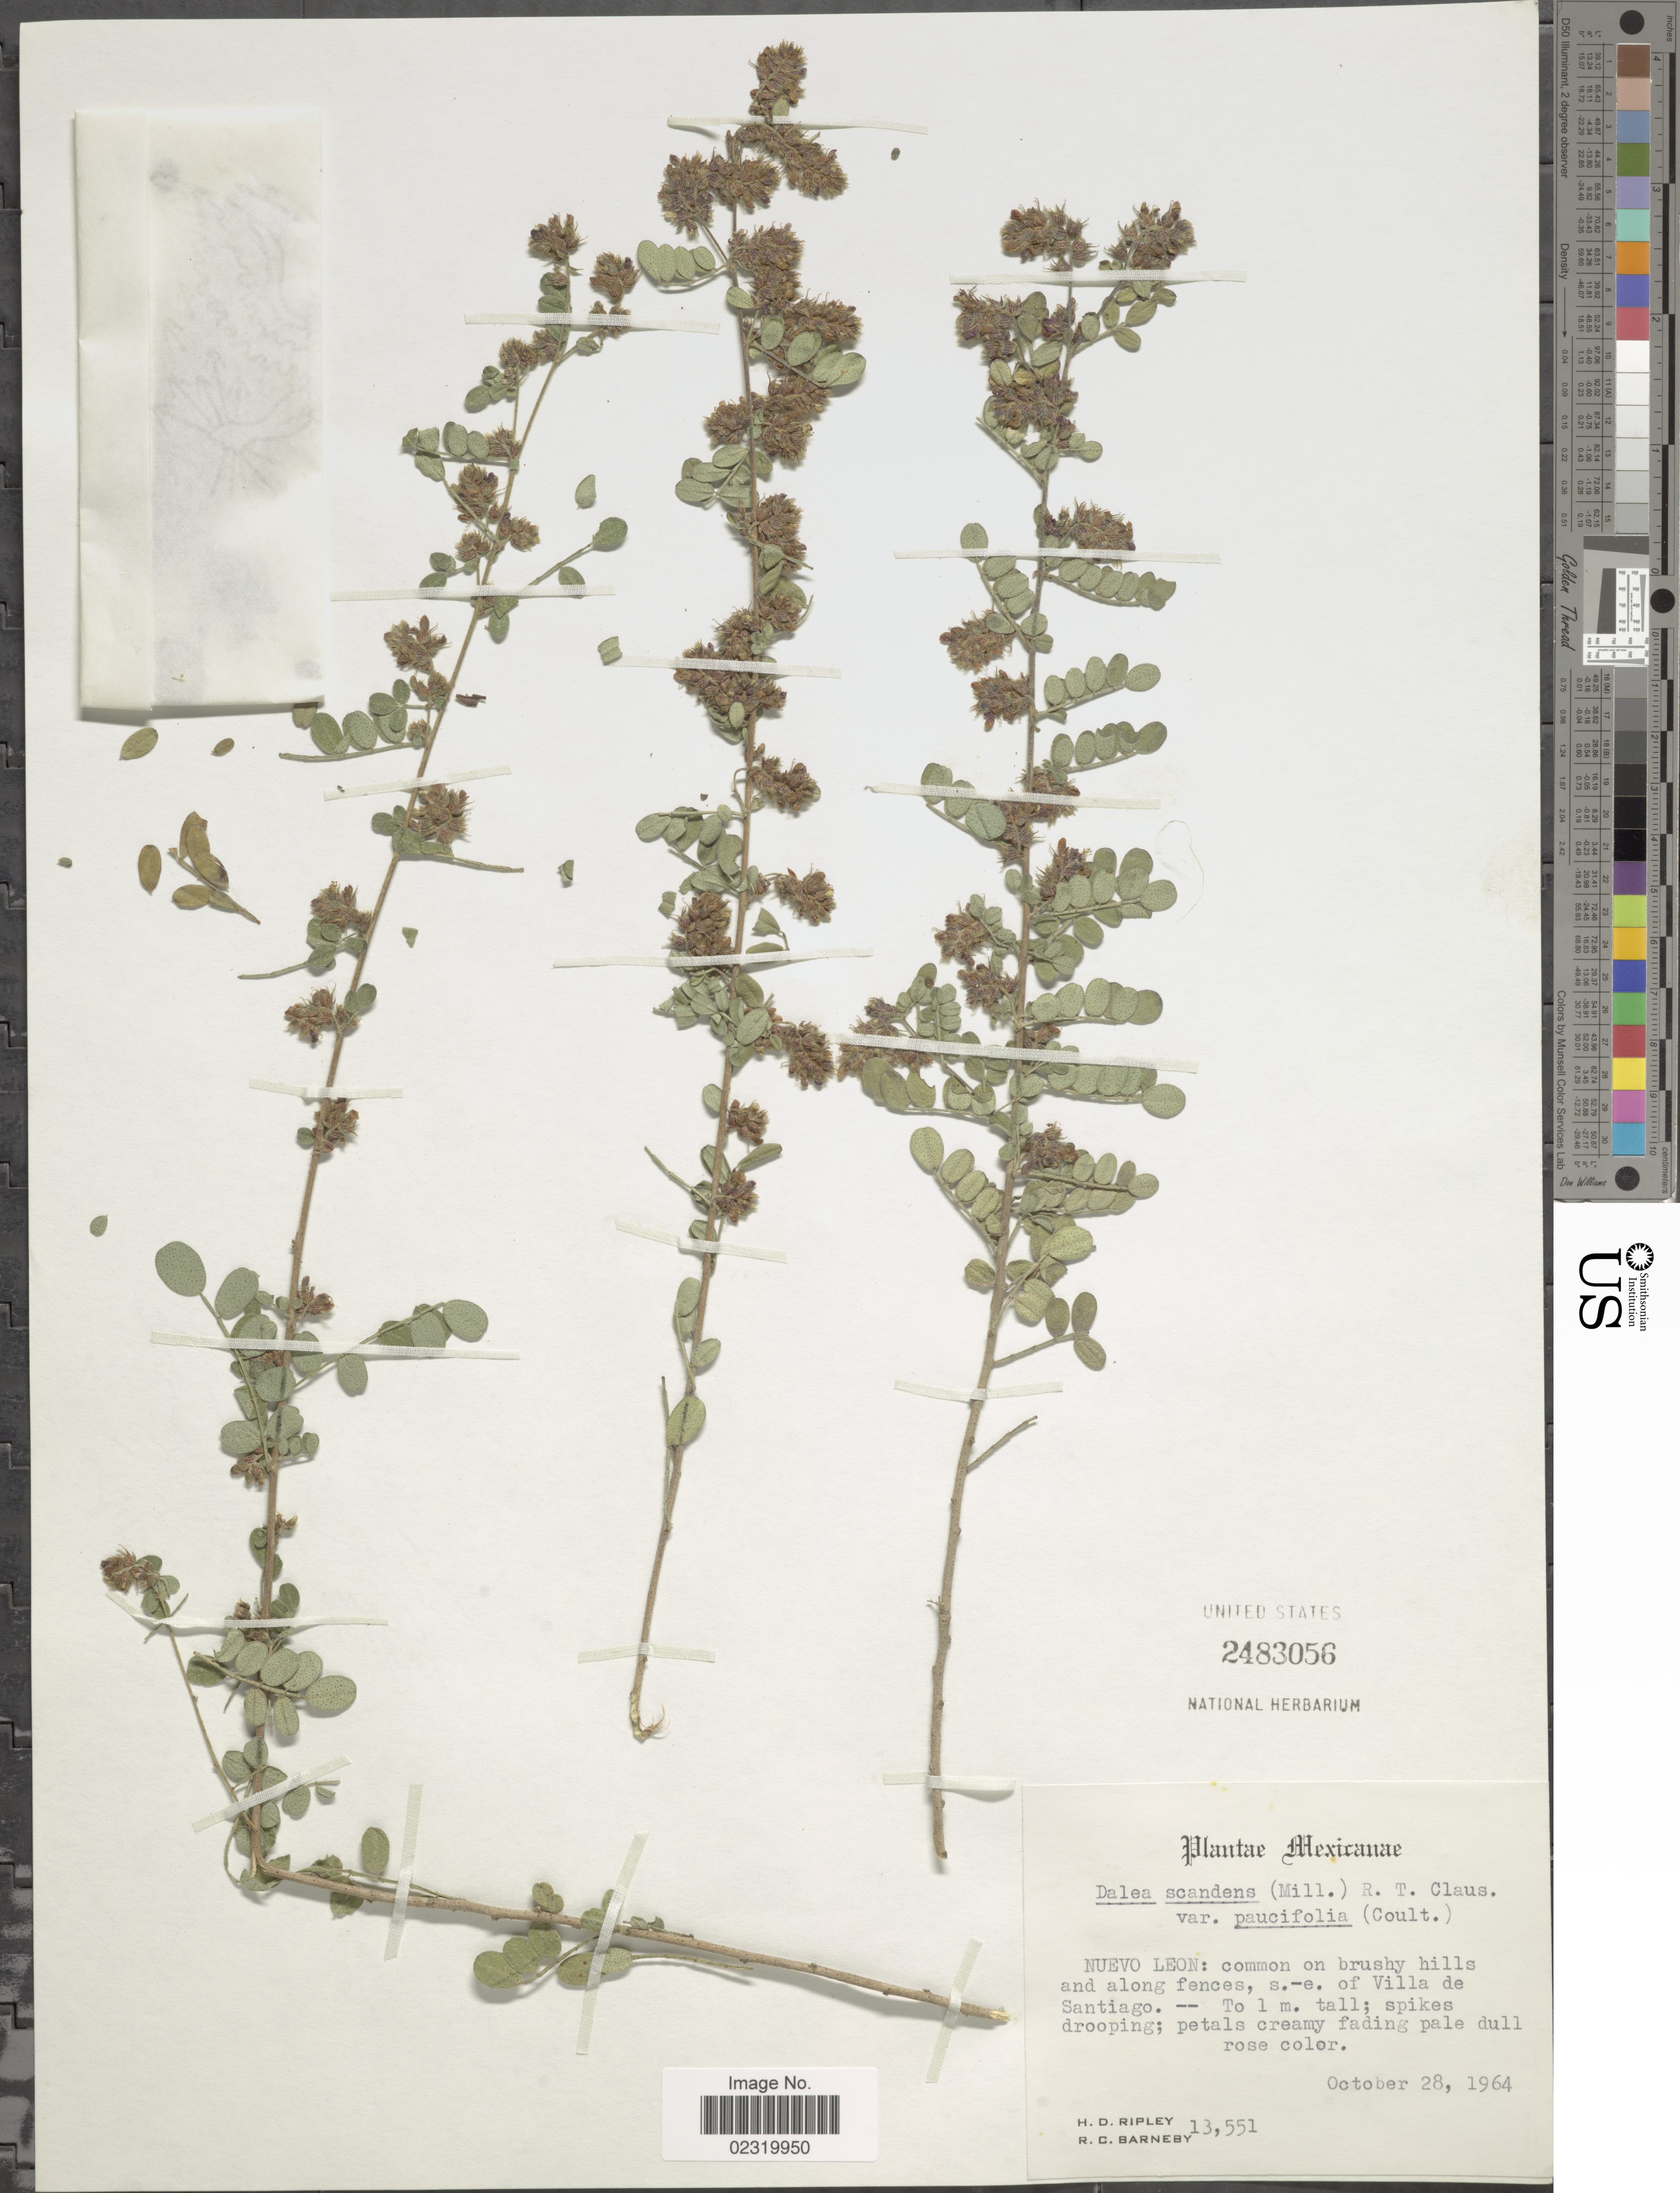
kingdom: Plantae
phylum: Tracheophyta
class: Magnoliopsida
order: Fabales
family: Fabaceae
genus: Dalea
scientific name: Dalea scandens var. paucifolia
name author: (J.M. Coult.) Barneby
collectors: H. Ripley & R. C. Barneby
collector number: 13551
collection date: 1964-10-28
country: Mexico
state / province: Nuevo León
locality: S.-e. of Villa de Santiago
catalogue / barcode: US 2483056